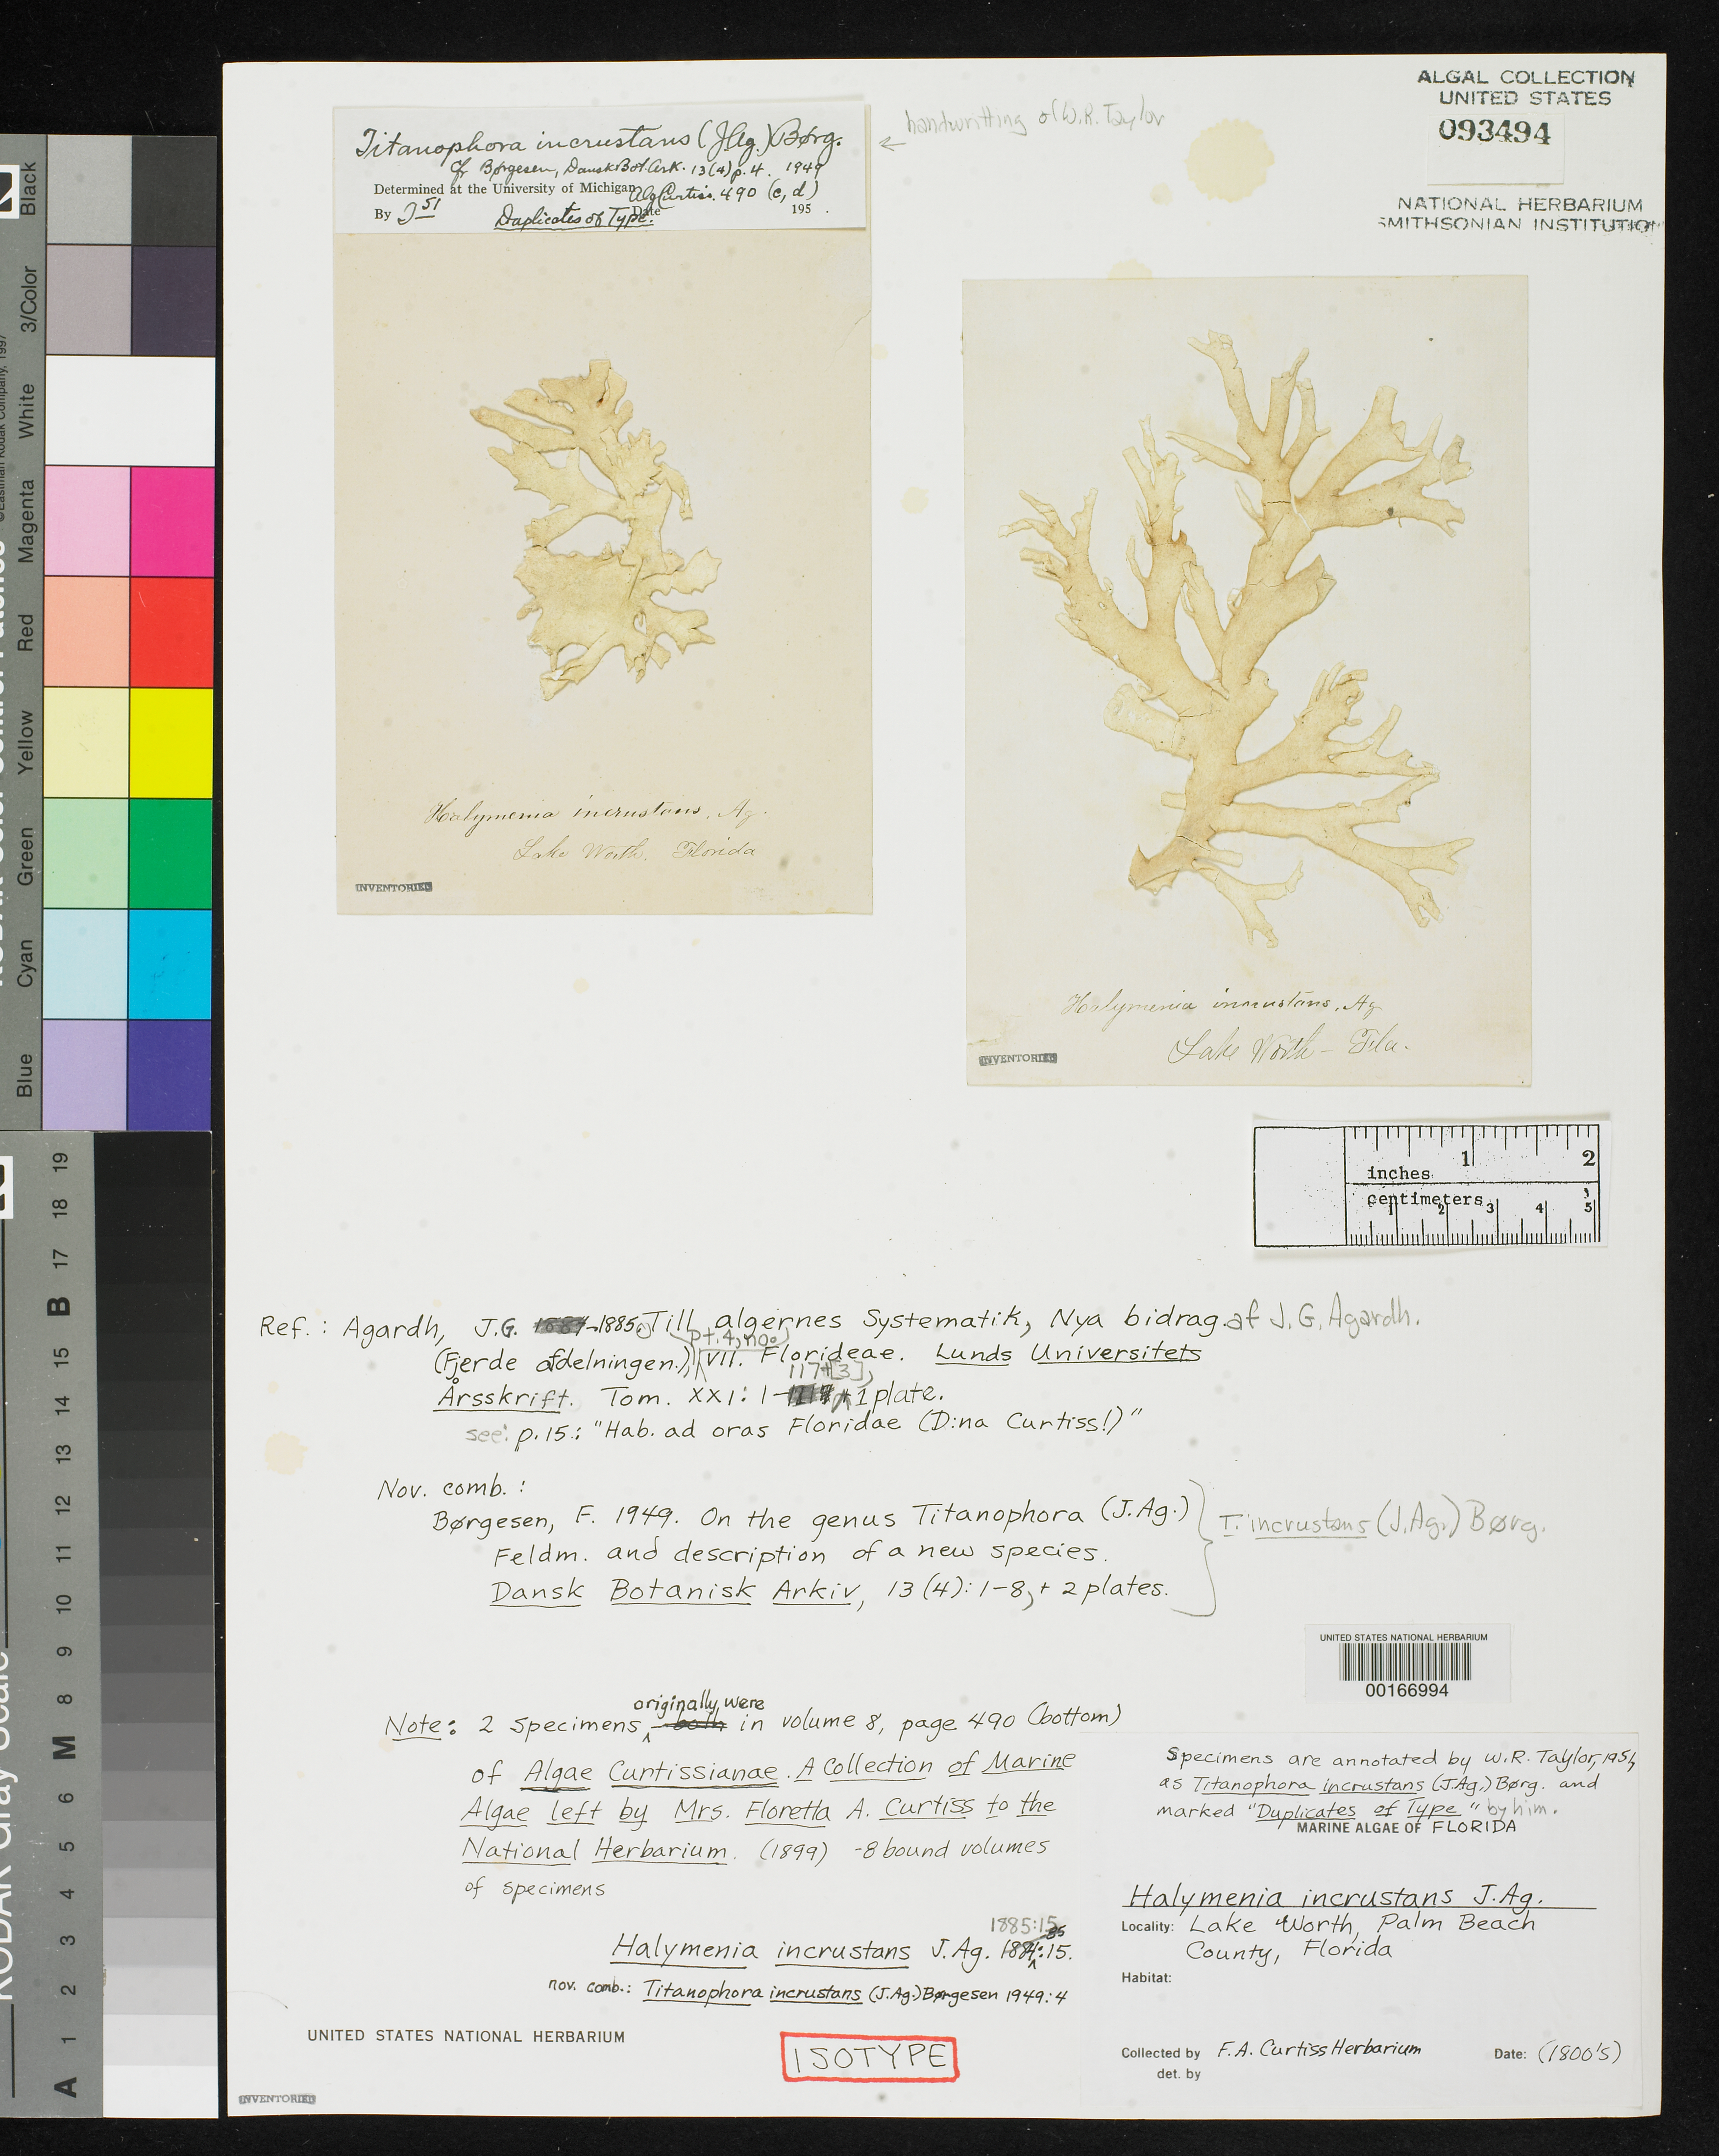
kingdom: Plantae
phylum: Rhodophyta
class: Florideophyceae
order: Halymeniales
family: Halymeniaceae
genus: Halymenia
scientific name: Halymenia incrustans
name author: J. Agardh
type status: Isotype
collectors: Curtiss, F.A. (herbarium)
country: United States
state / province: Florida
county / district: Palm Beach County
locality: Lake Worth.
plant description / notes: Algae Curtissianae Exsiccatae, 8 volumes; volume 8, page 490 (US Algal Herbarium Bound Exsiccatae Collection).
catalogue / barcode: US 93494